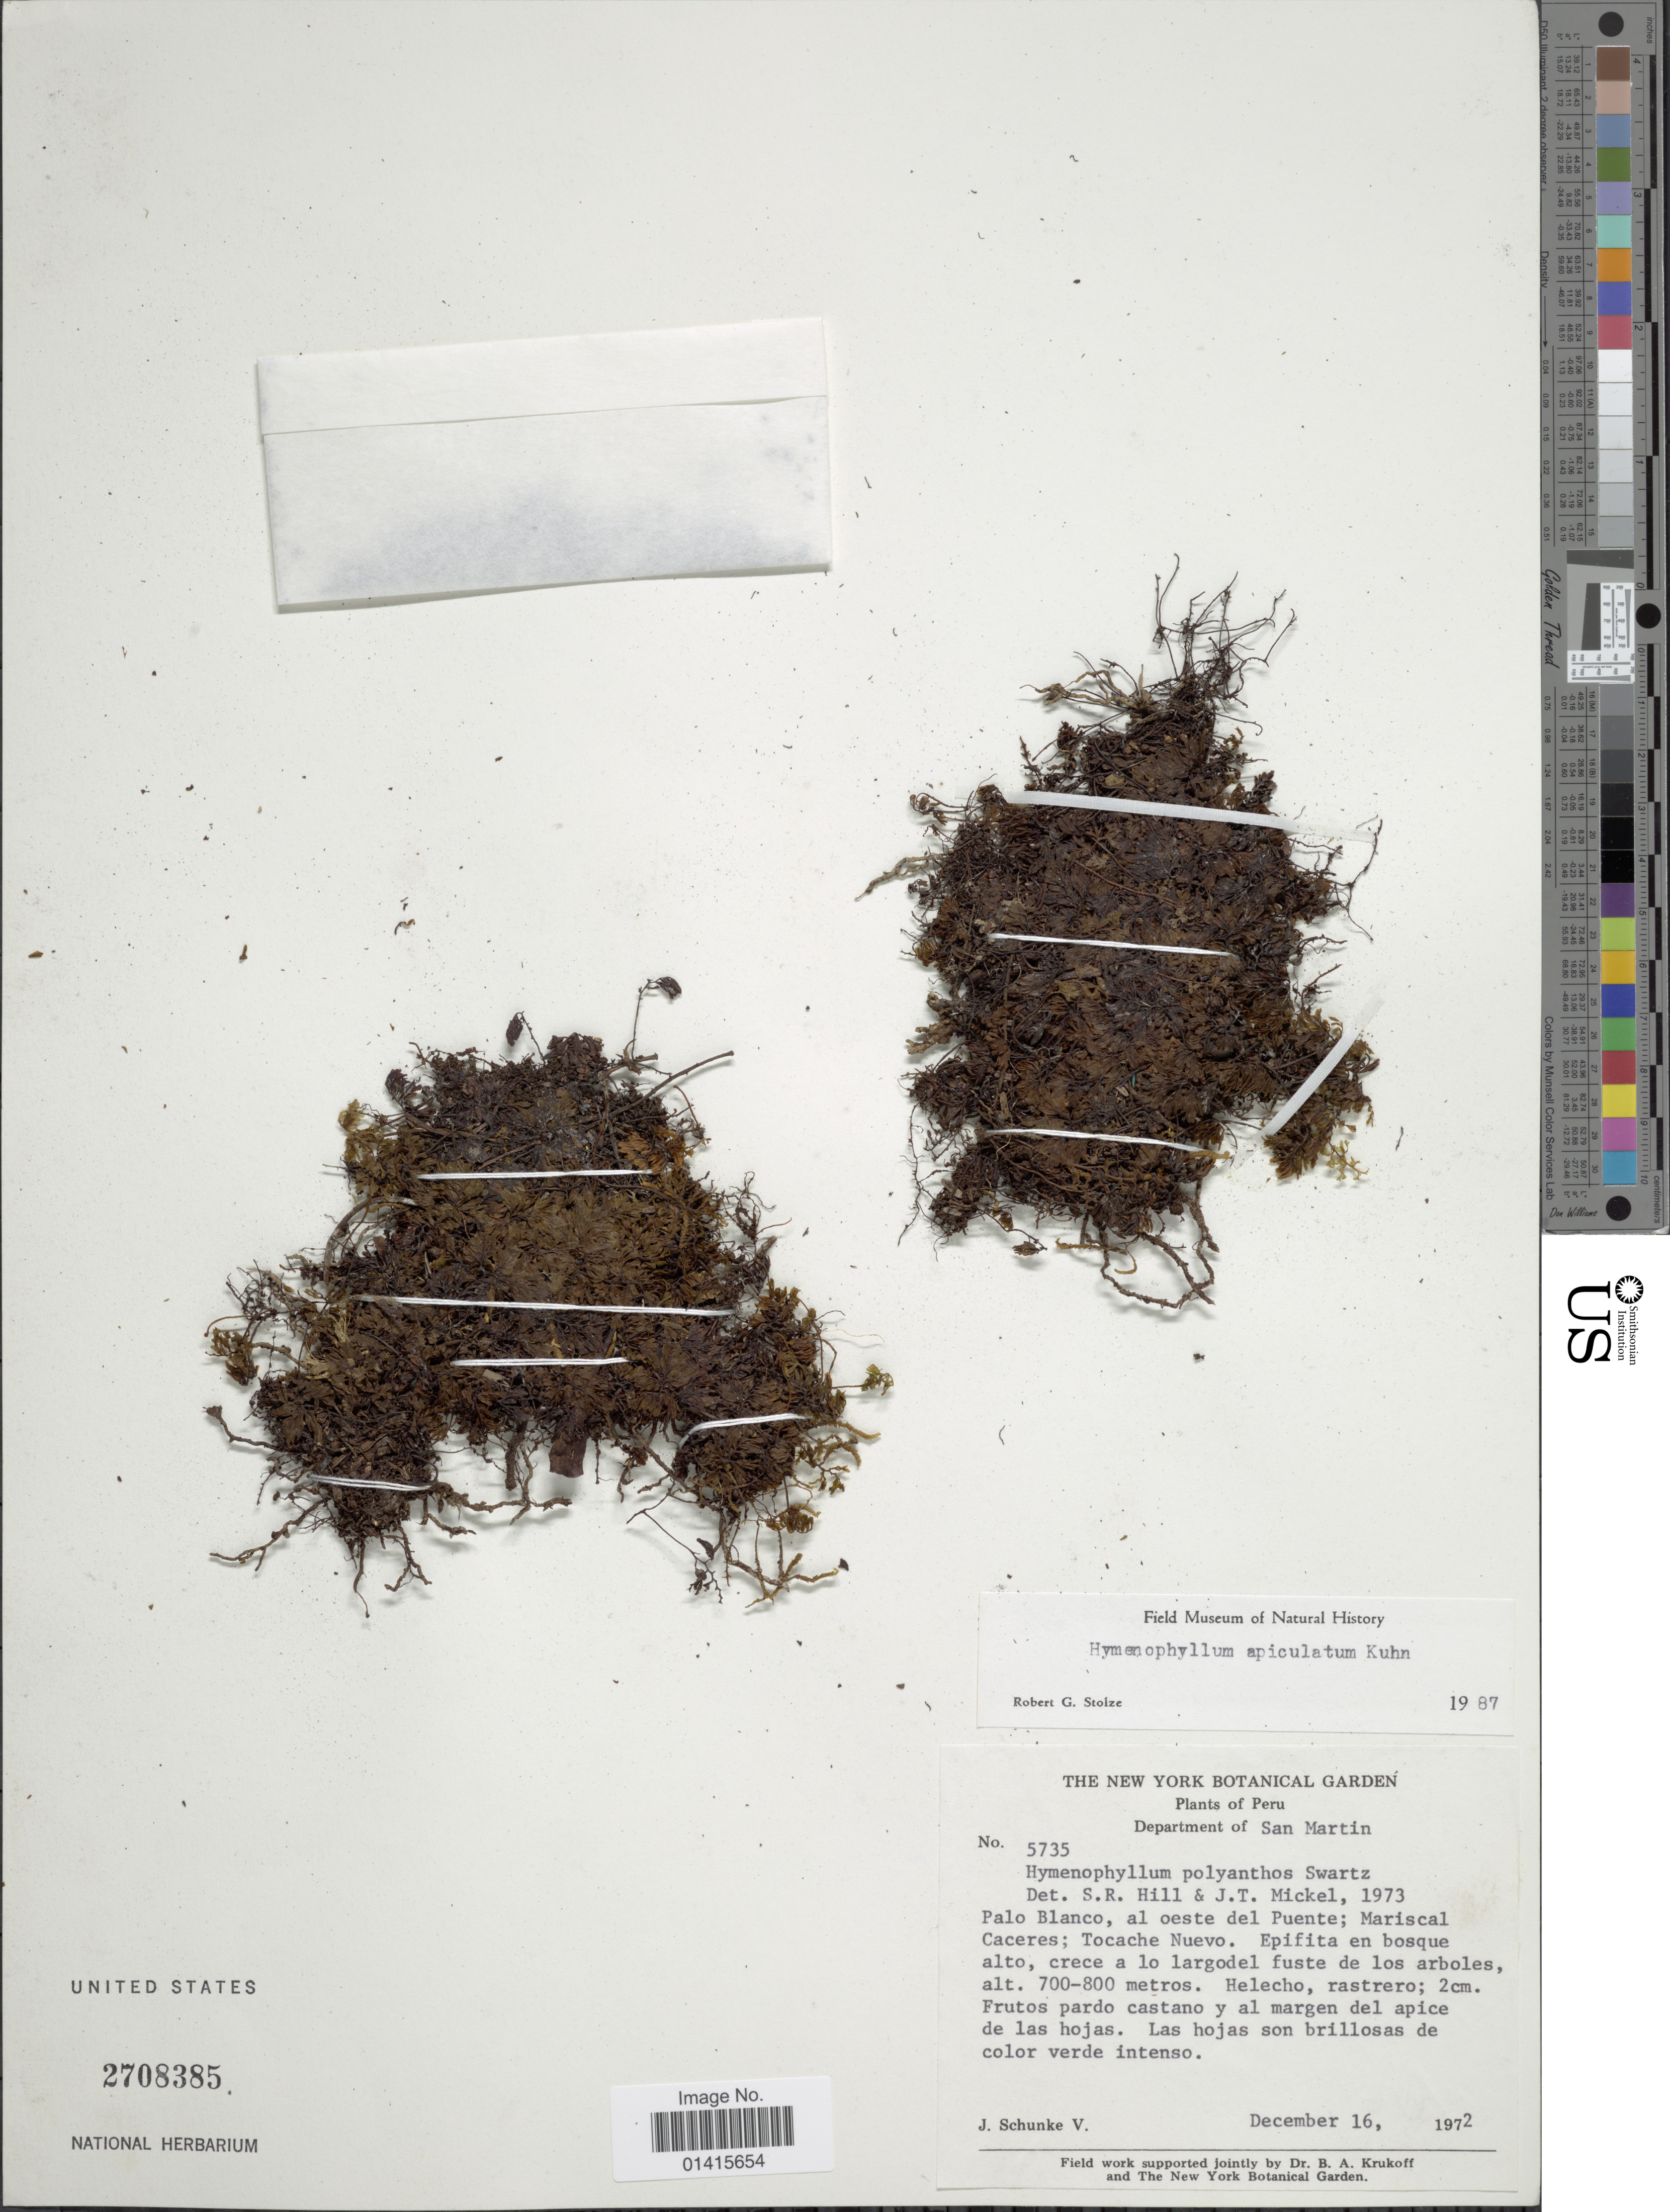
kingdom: Plantae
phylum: Tracheophyta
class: Polypodiopsida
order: Hymenophyllales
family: Hymenophyllaceae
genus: Hymenophyllum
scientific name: Hymenophyllum apiculatum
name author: Mett. ex Kuhn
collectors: J. Schunke Vigo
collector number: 5735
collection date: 1972-12-16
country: Peru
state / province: San Martín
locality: Palo Blanco, al oeste del Puente; mariscal Caceres; Tocache Nuevo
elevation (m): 700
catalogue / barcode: US 2708385